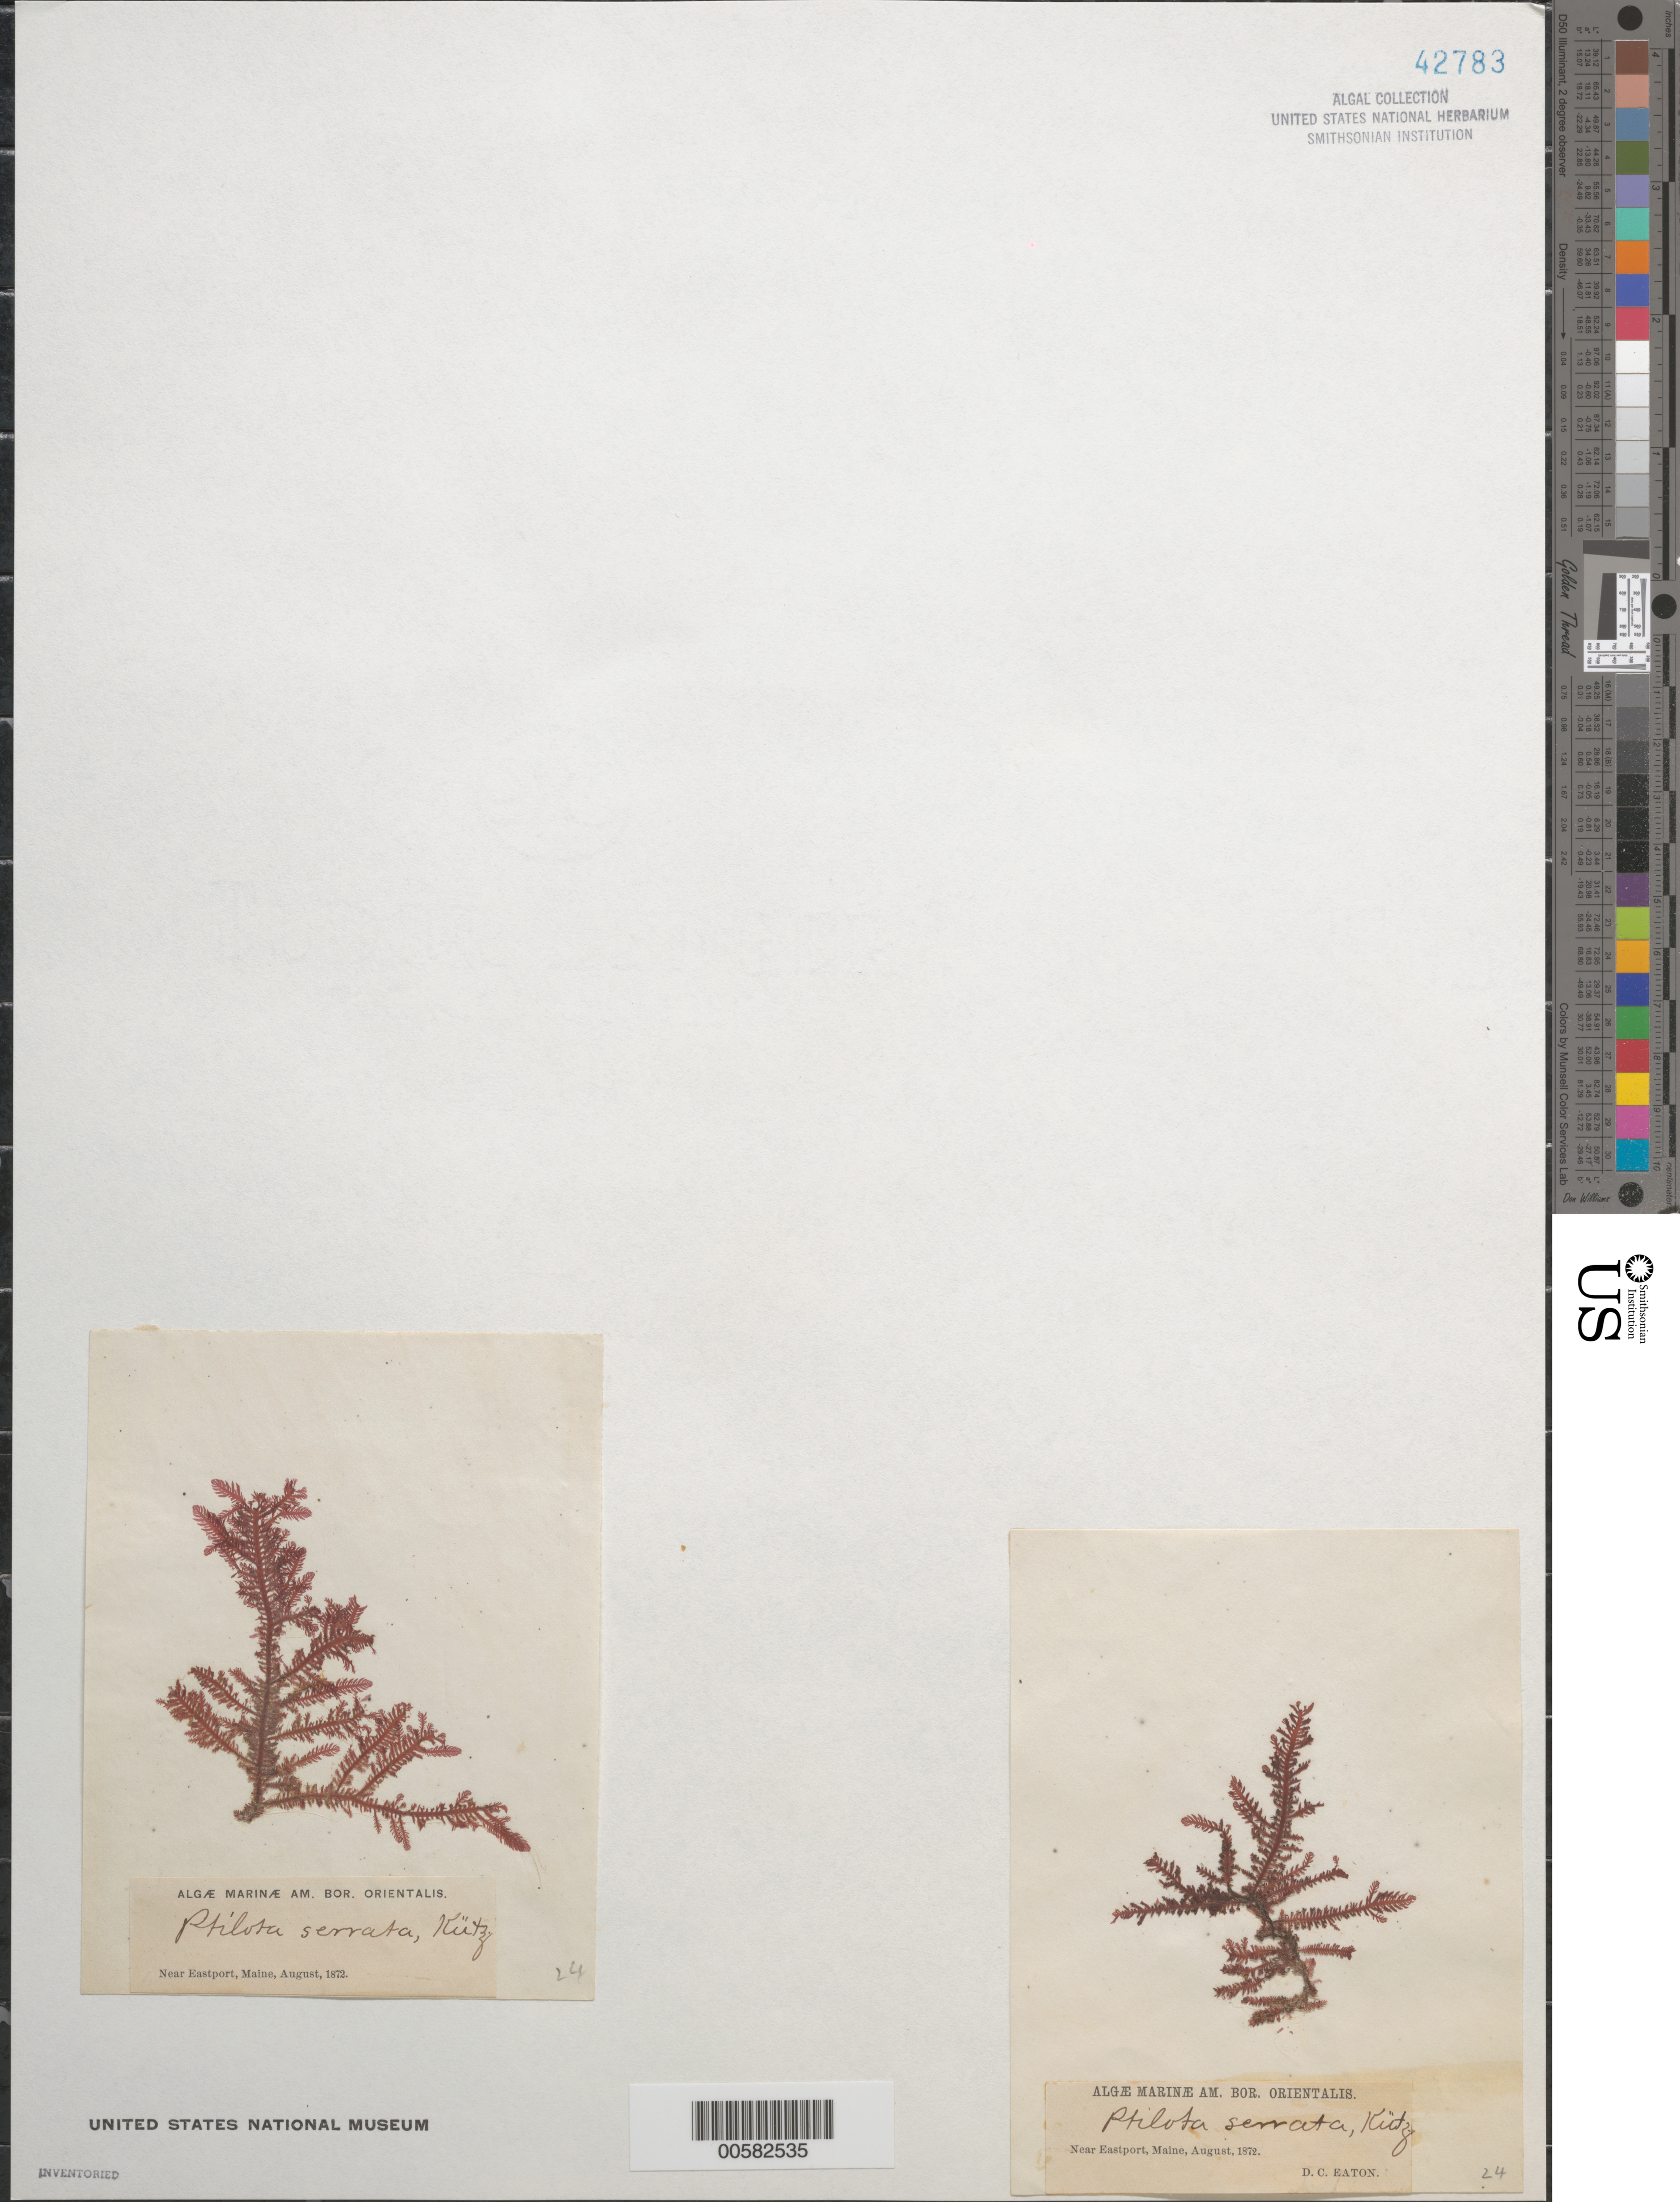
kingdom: Plantae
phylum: Rhodophyta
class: Florideophyceae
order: Ceramiales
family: Wrangeliaceae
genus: Ptilota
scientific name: Ptilota serrata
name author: Kützing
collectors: D. C. Eaton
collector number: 24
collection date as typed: Aug 1872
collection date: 1872-08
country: United States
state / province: Maine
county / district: Washington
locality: Near Eastport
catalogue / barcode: US 42783